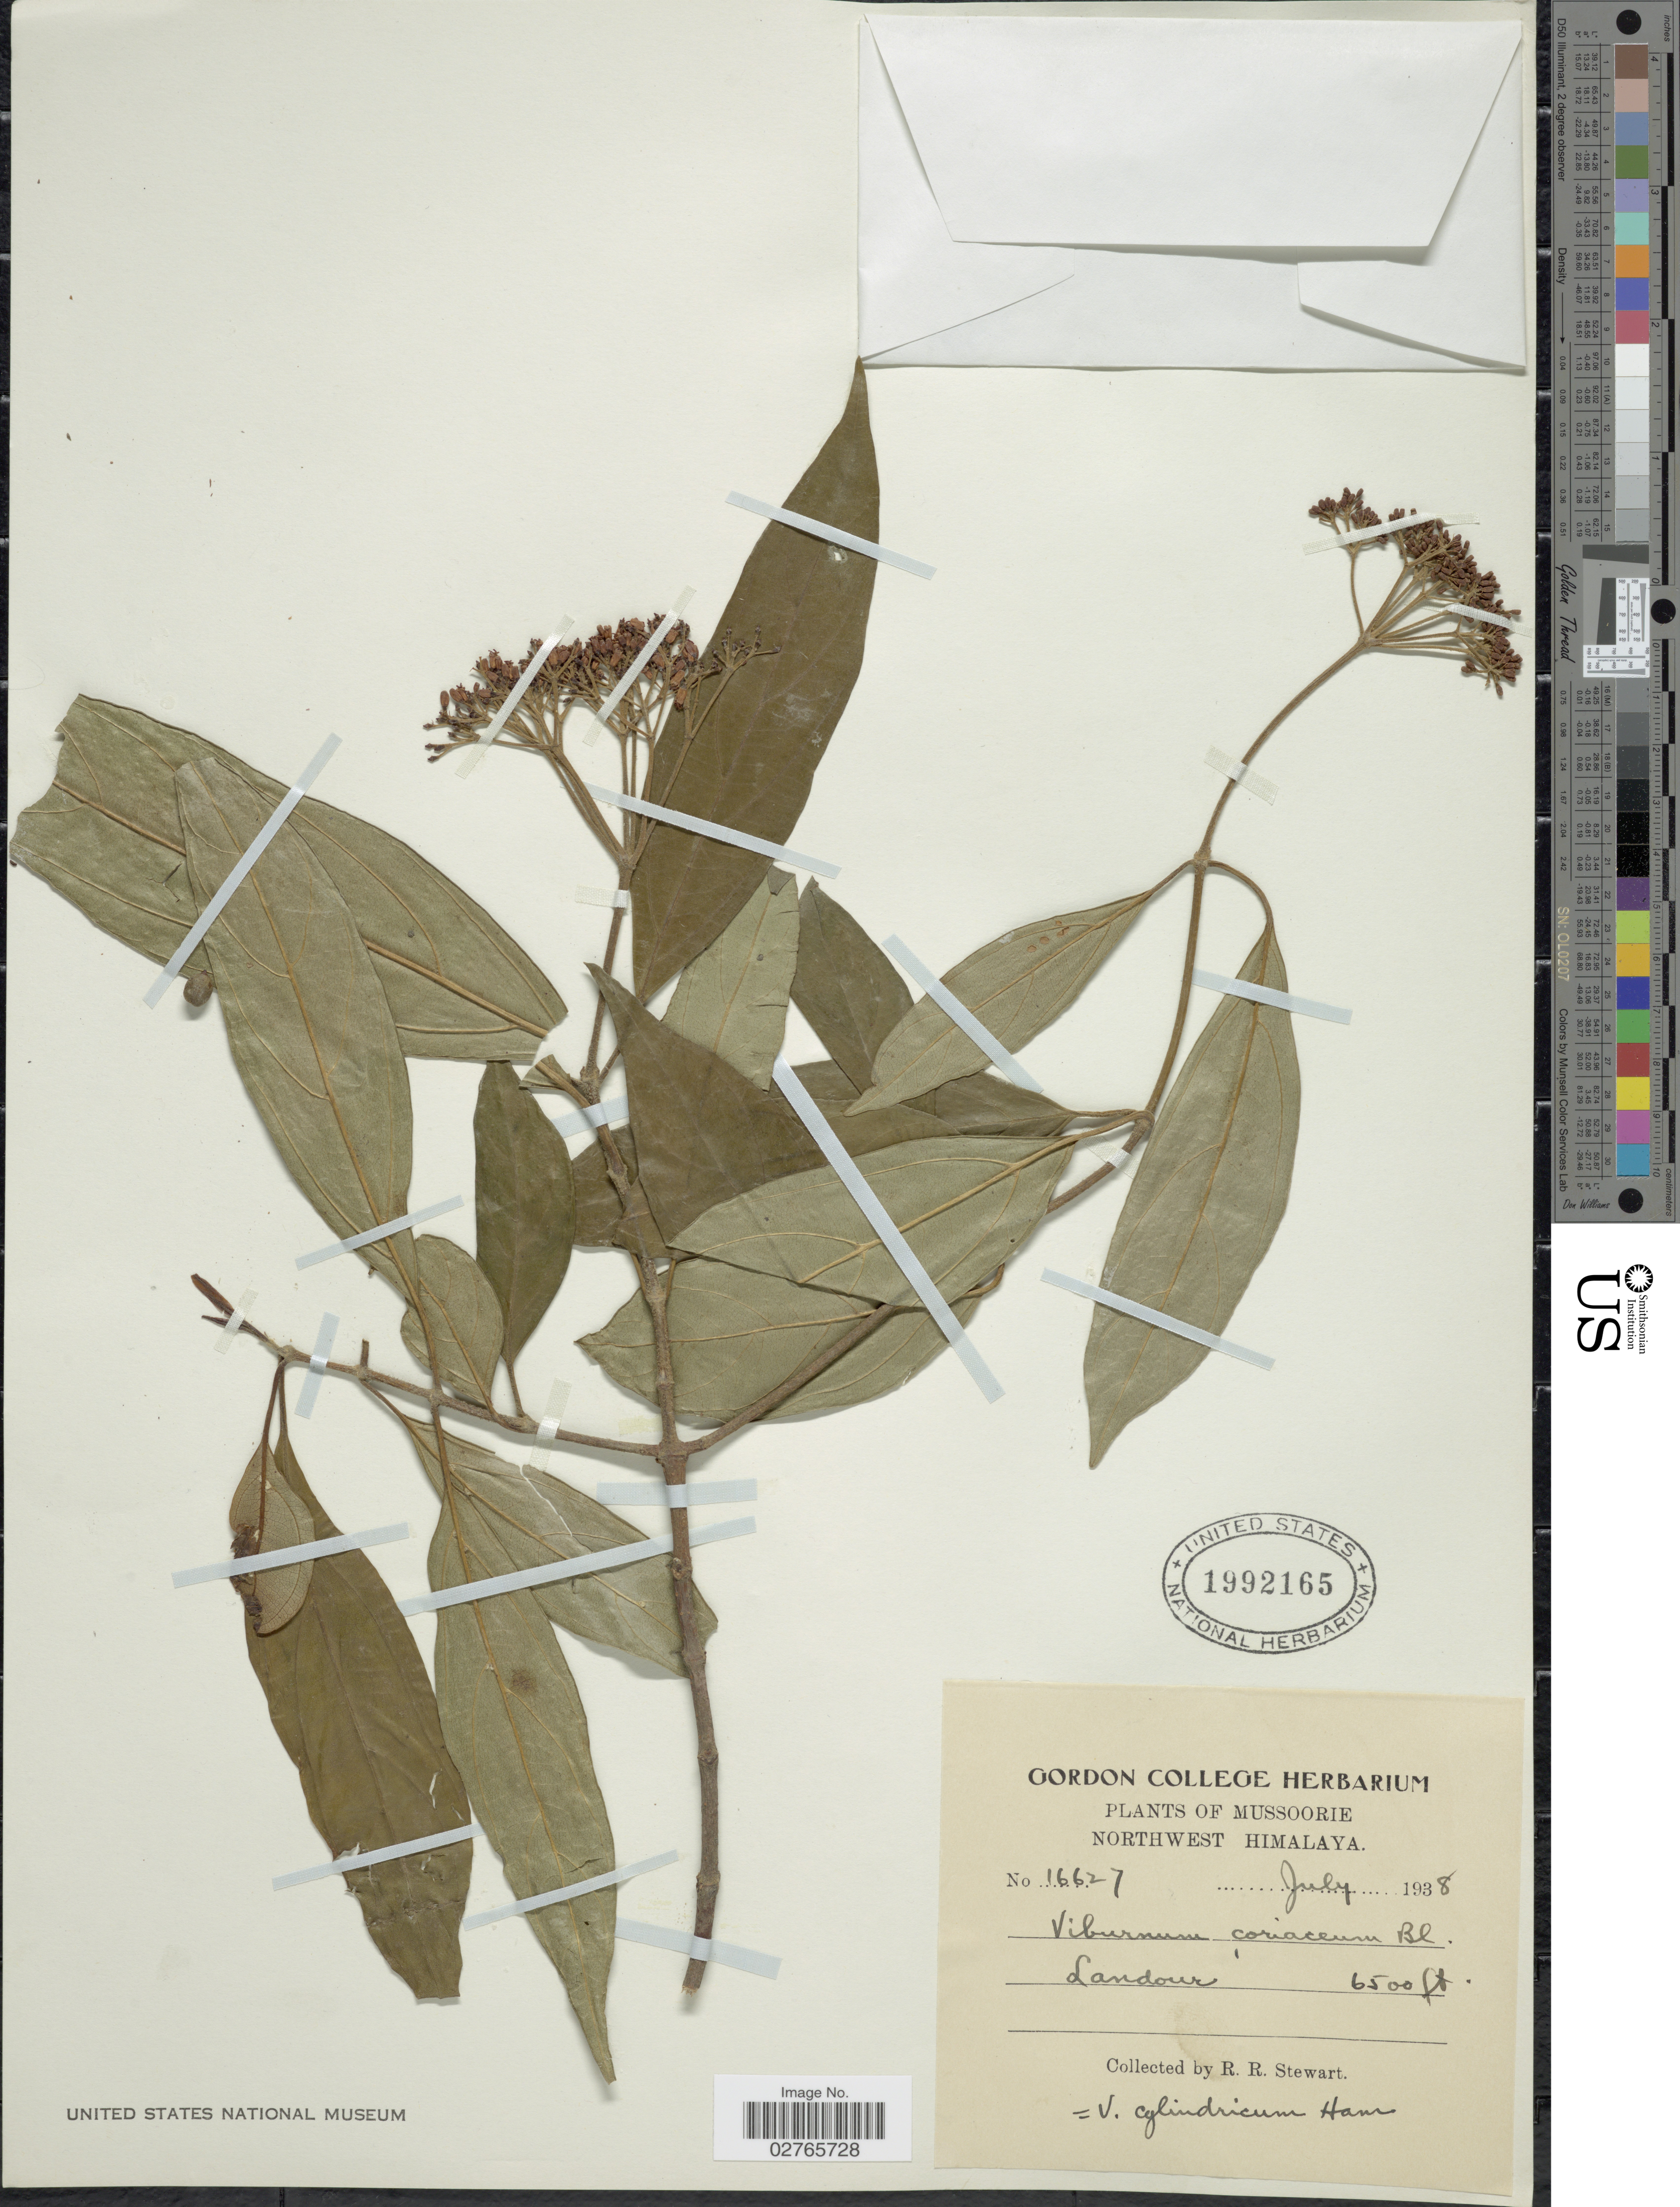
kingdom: Plantae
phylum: Tracheophyta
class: Magnoliopsida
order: Dipsacales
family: Viburnaceae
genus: Viburnum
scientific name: Viburnum cylindricum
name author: Buch.-Ham.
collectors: R. R. Stewart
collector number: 16627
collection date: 1938-07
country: India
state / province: Uttarakhand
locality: Mussoorie. Northwest Himalaya. Landour.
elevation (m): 1981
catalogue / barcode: US 1992165